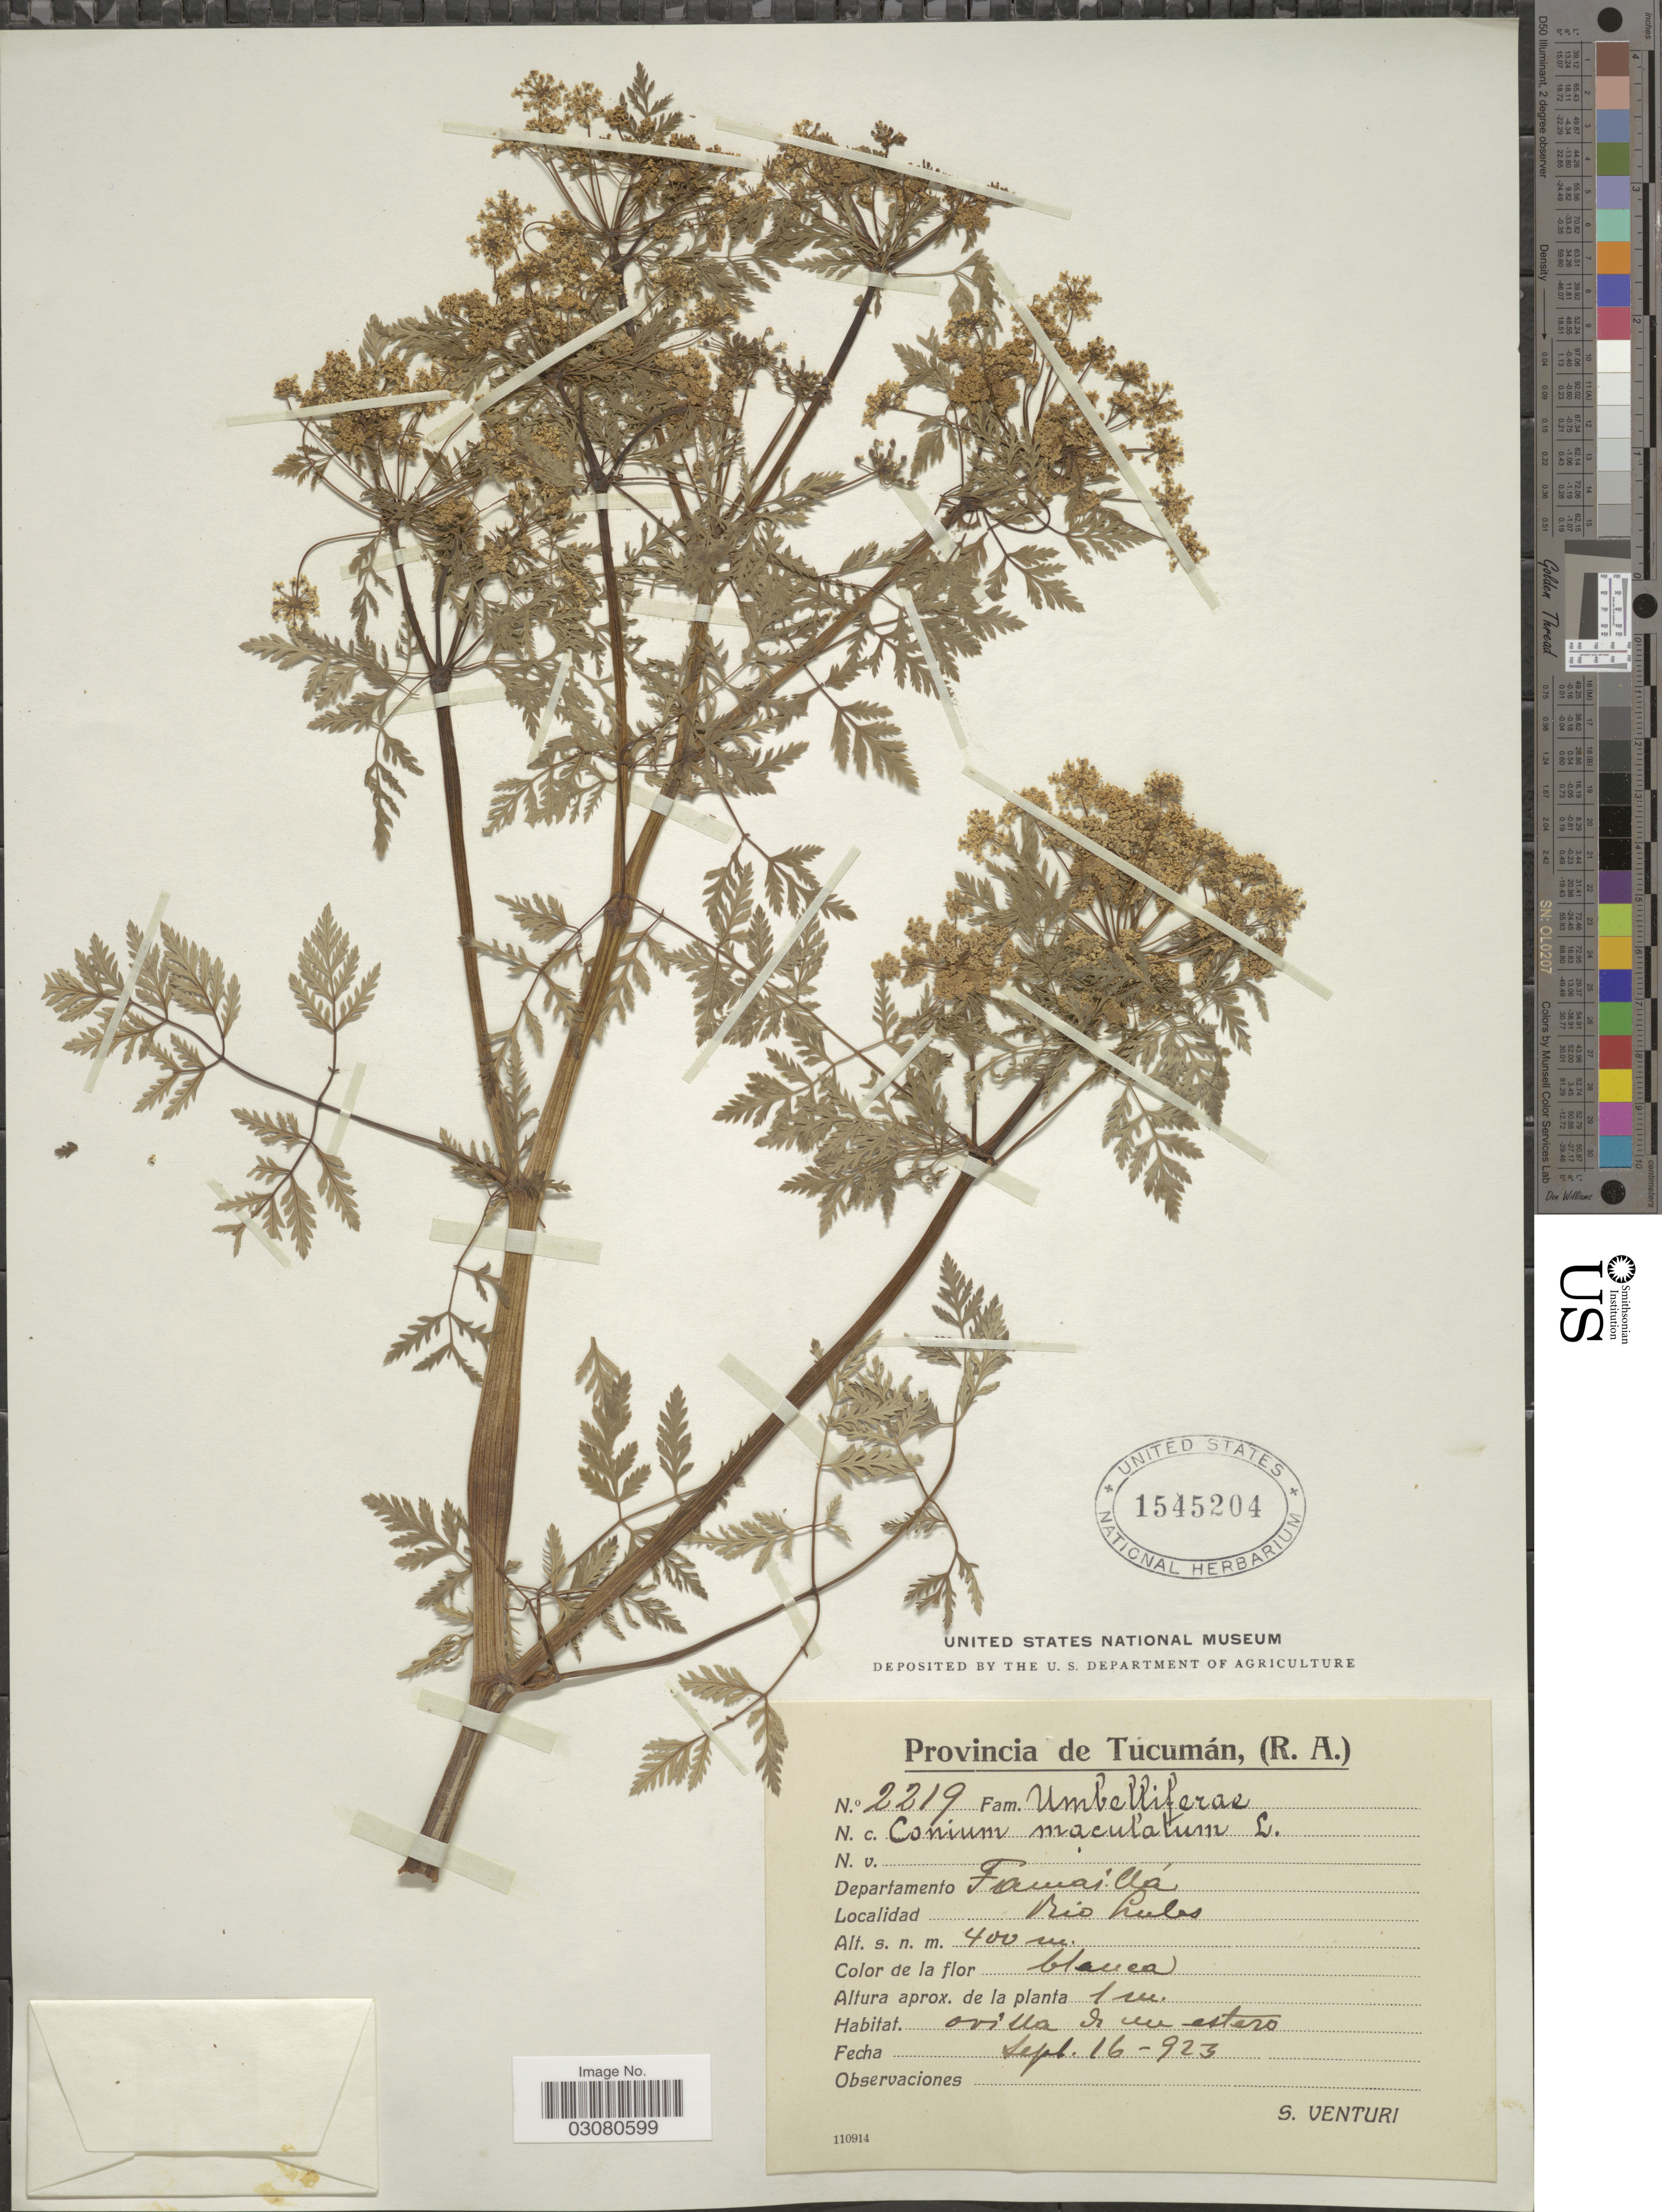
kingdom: Plantae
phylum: Tracheophyta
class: Magnoliopsida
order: Apiales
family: Apiaceae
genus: Conium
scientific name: Conium maculatum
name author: L.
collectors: S. Venturi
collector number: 2319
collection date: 1923-09-16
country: Argentina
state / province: Tucuman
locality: Departamento Famaillá. Rio Lules.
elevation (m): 400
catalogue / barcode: US 1545204